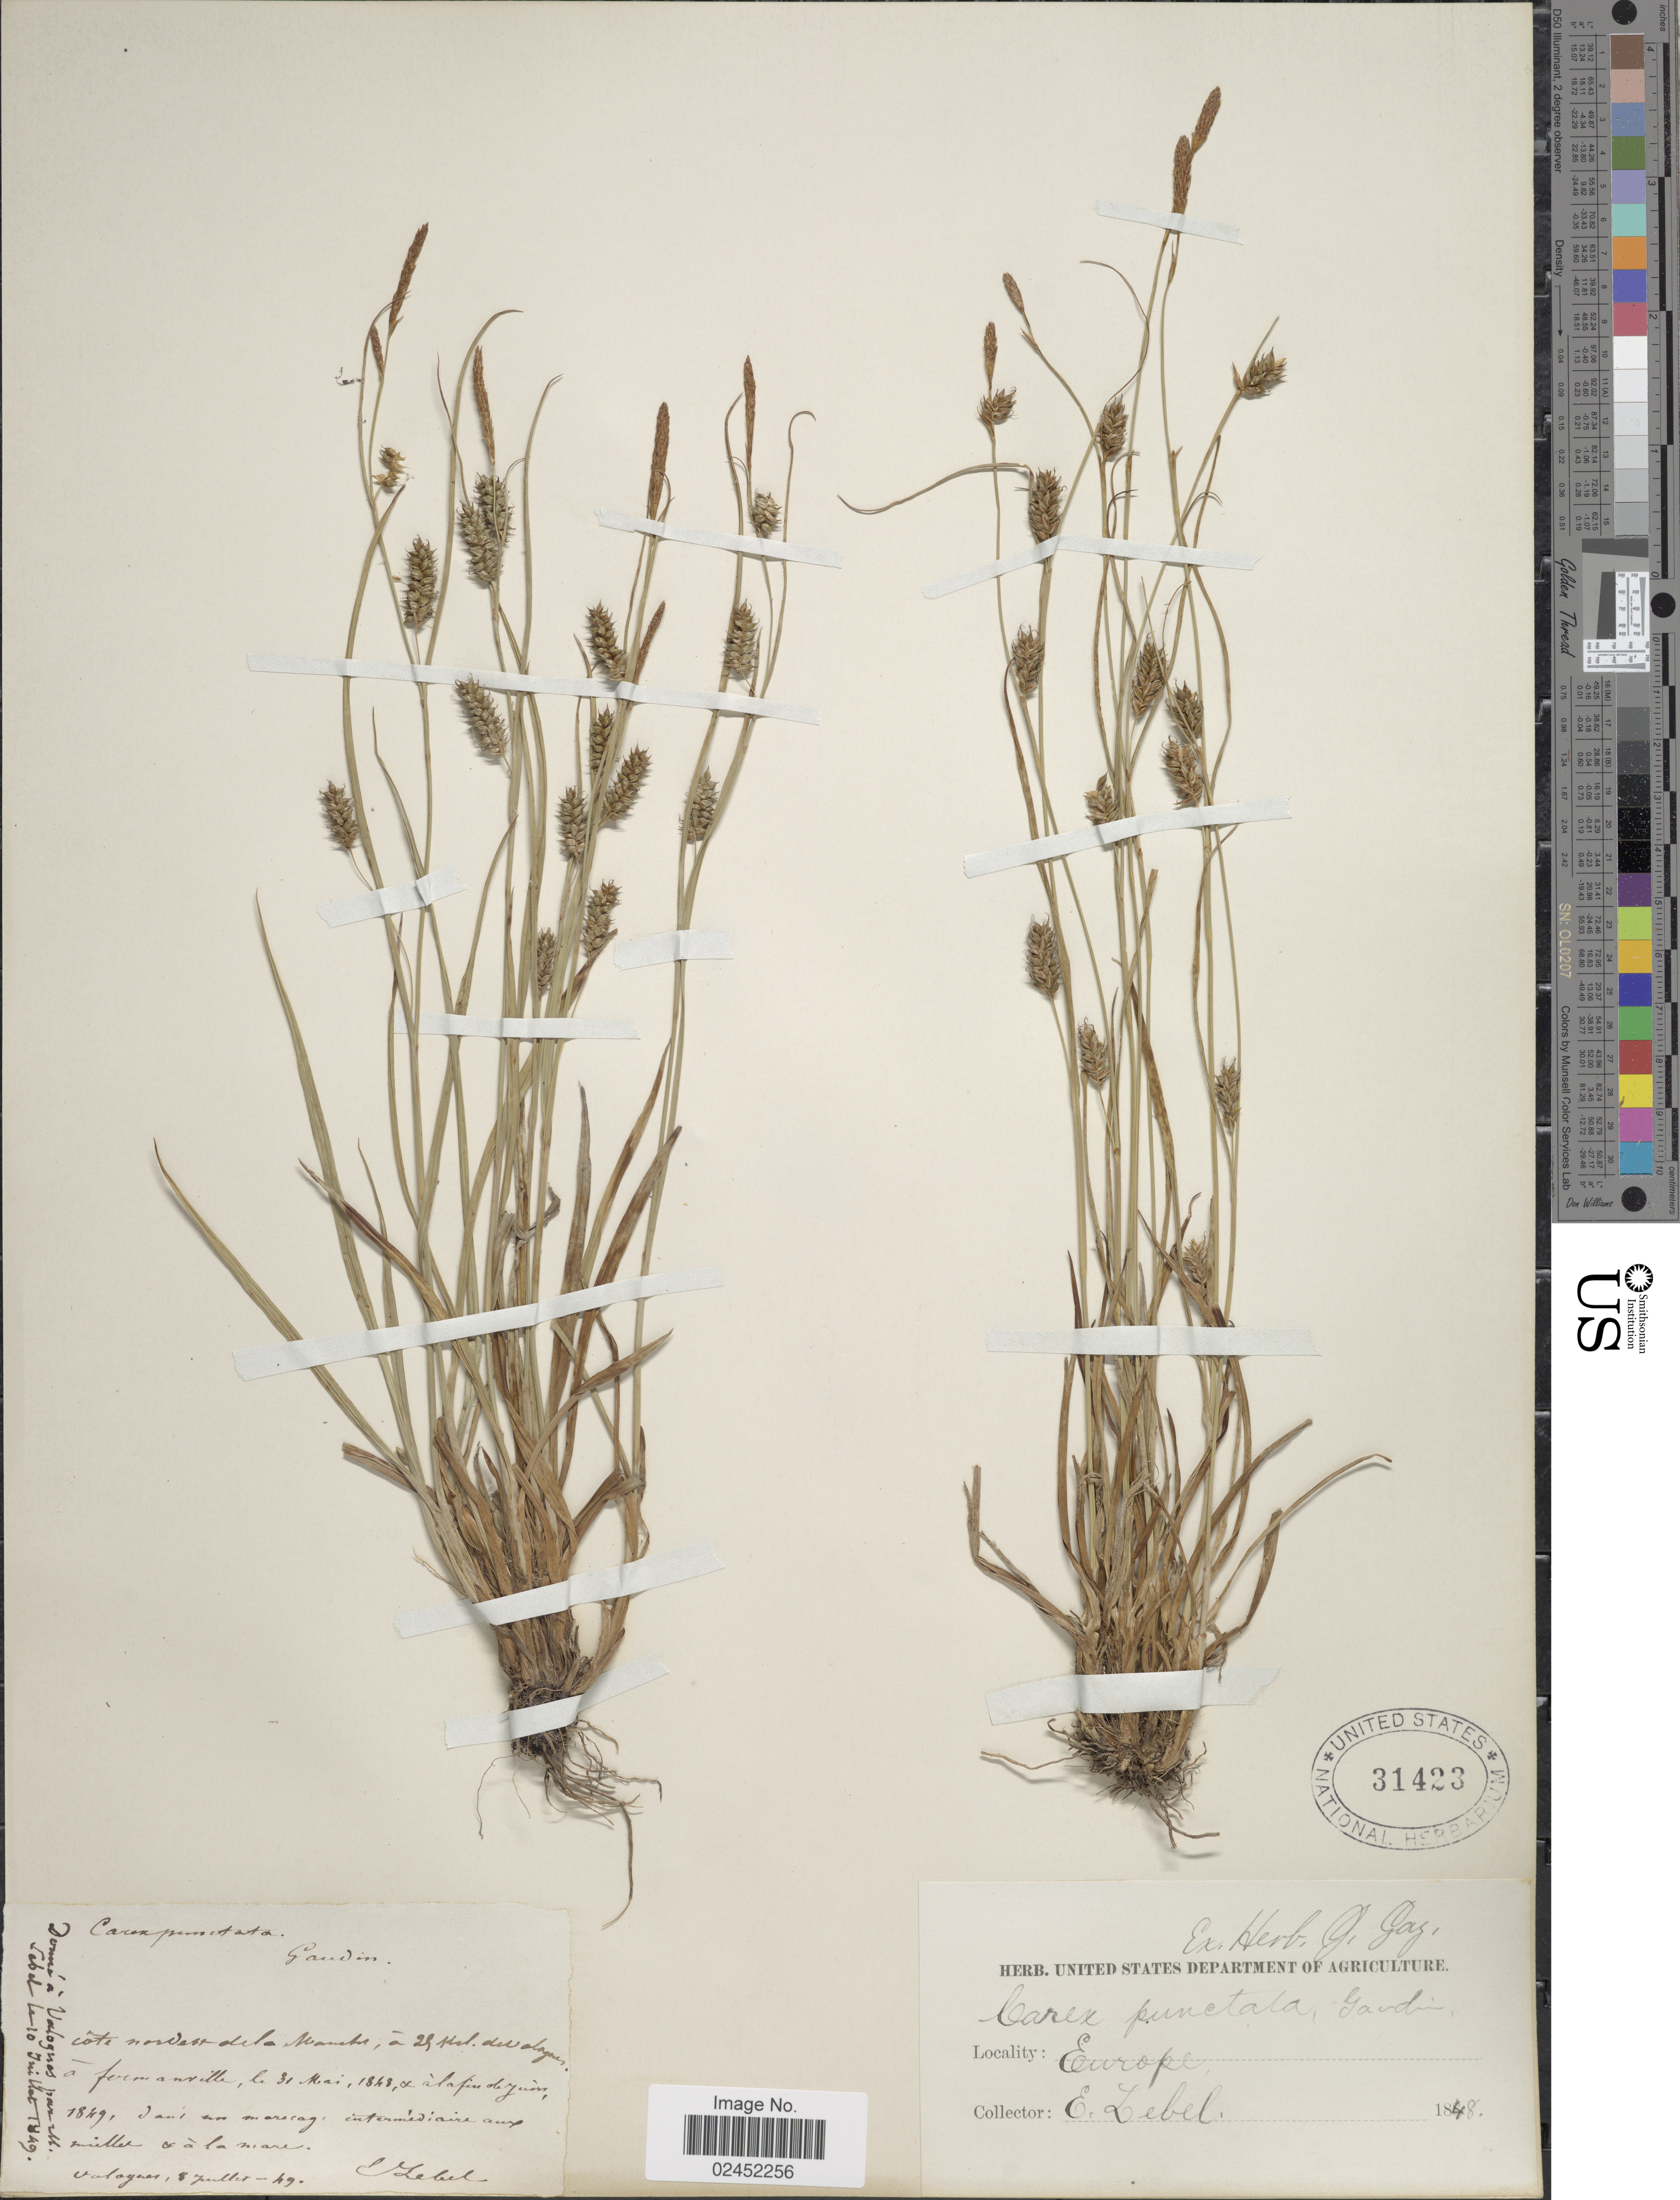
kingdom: Plantae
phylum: Tracheophyta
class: Liliopsida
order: Poales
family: Cyperaceae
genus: Carex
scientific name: Carex punctata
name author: Gaudin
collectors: E. Lebel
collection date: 1848-05-31/1849-06-30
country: France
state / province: Normandie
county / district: Manche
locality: Cote nordese de la Manche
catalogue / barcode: US 31423